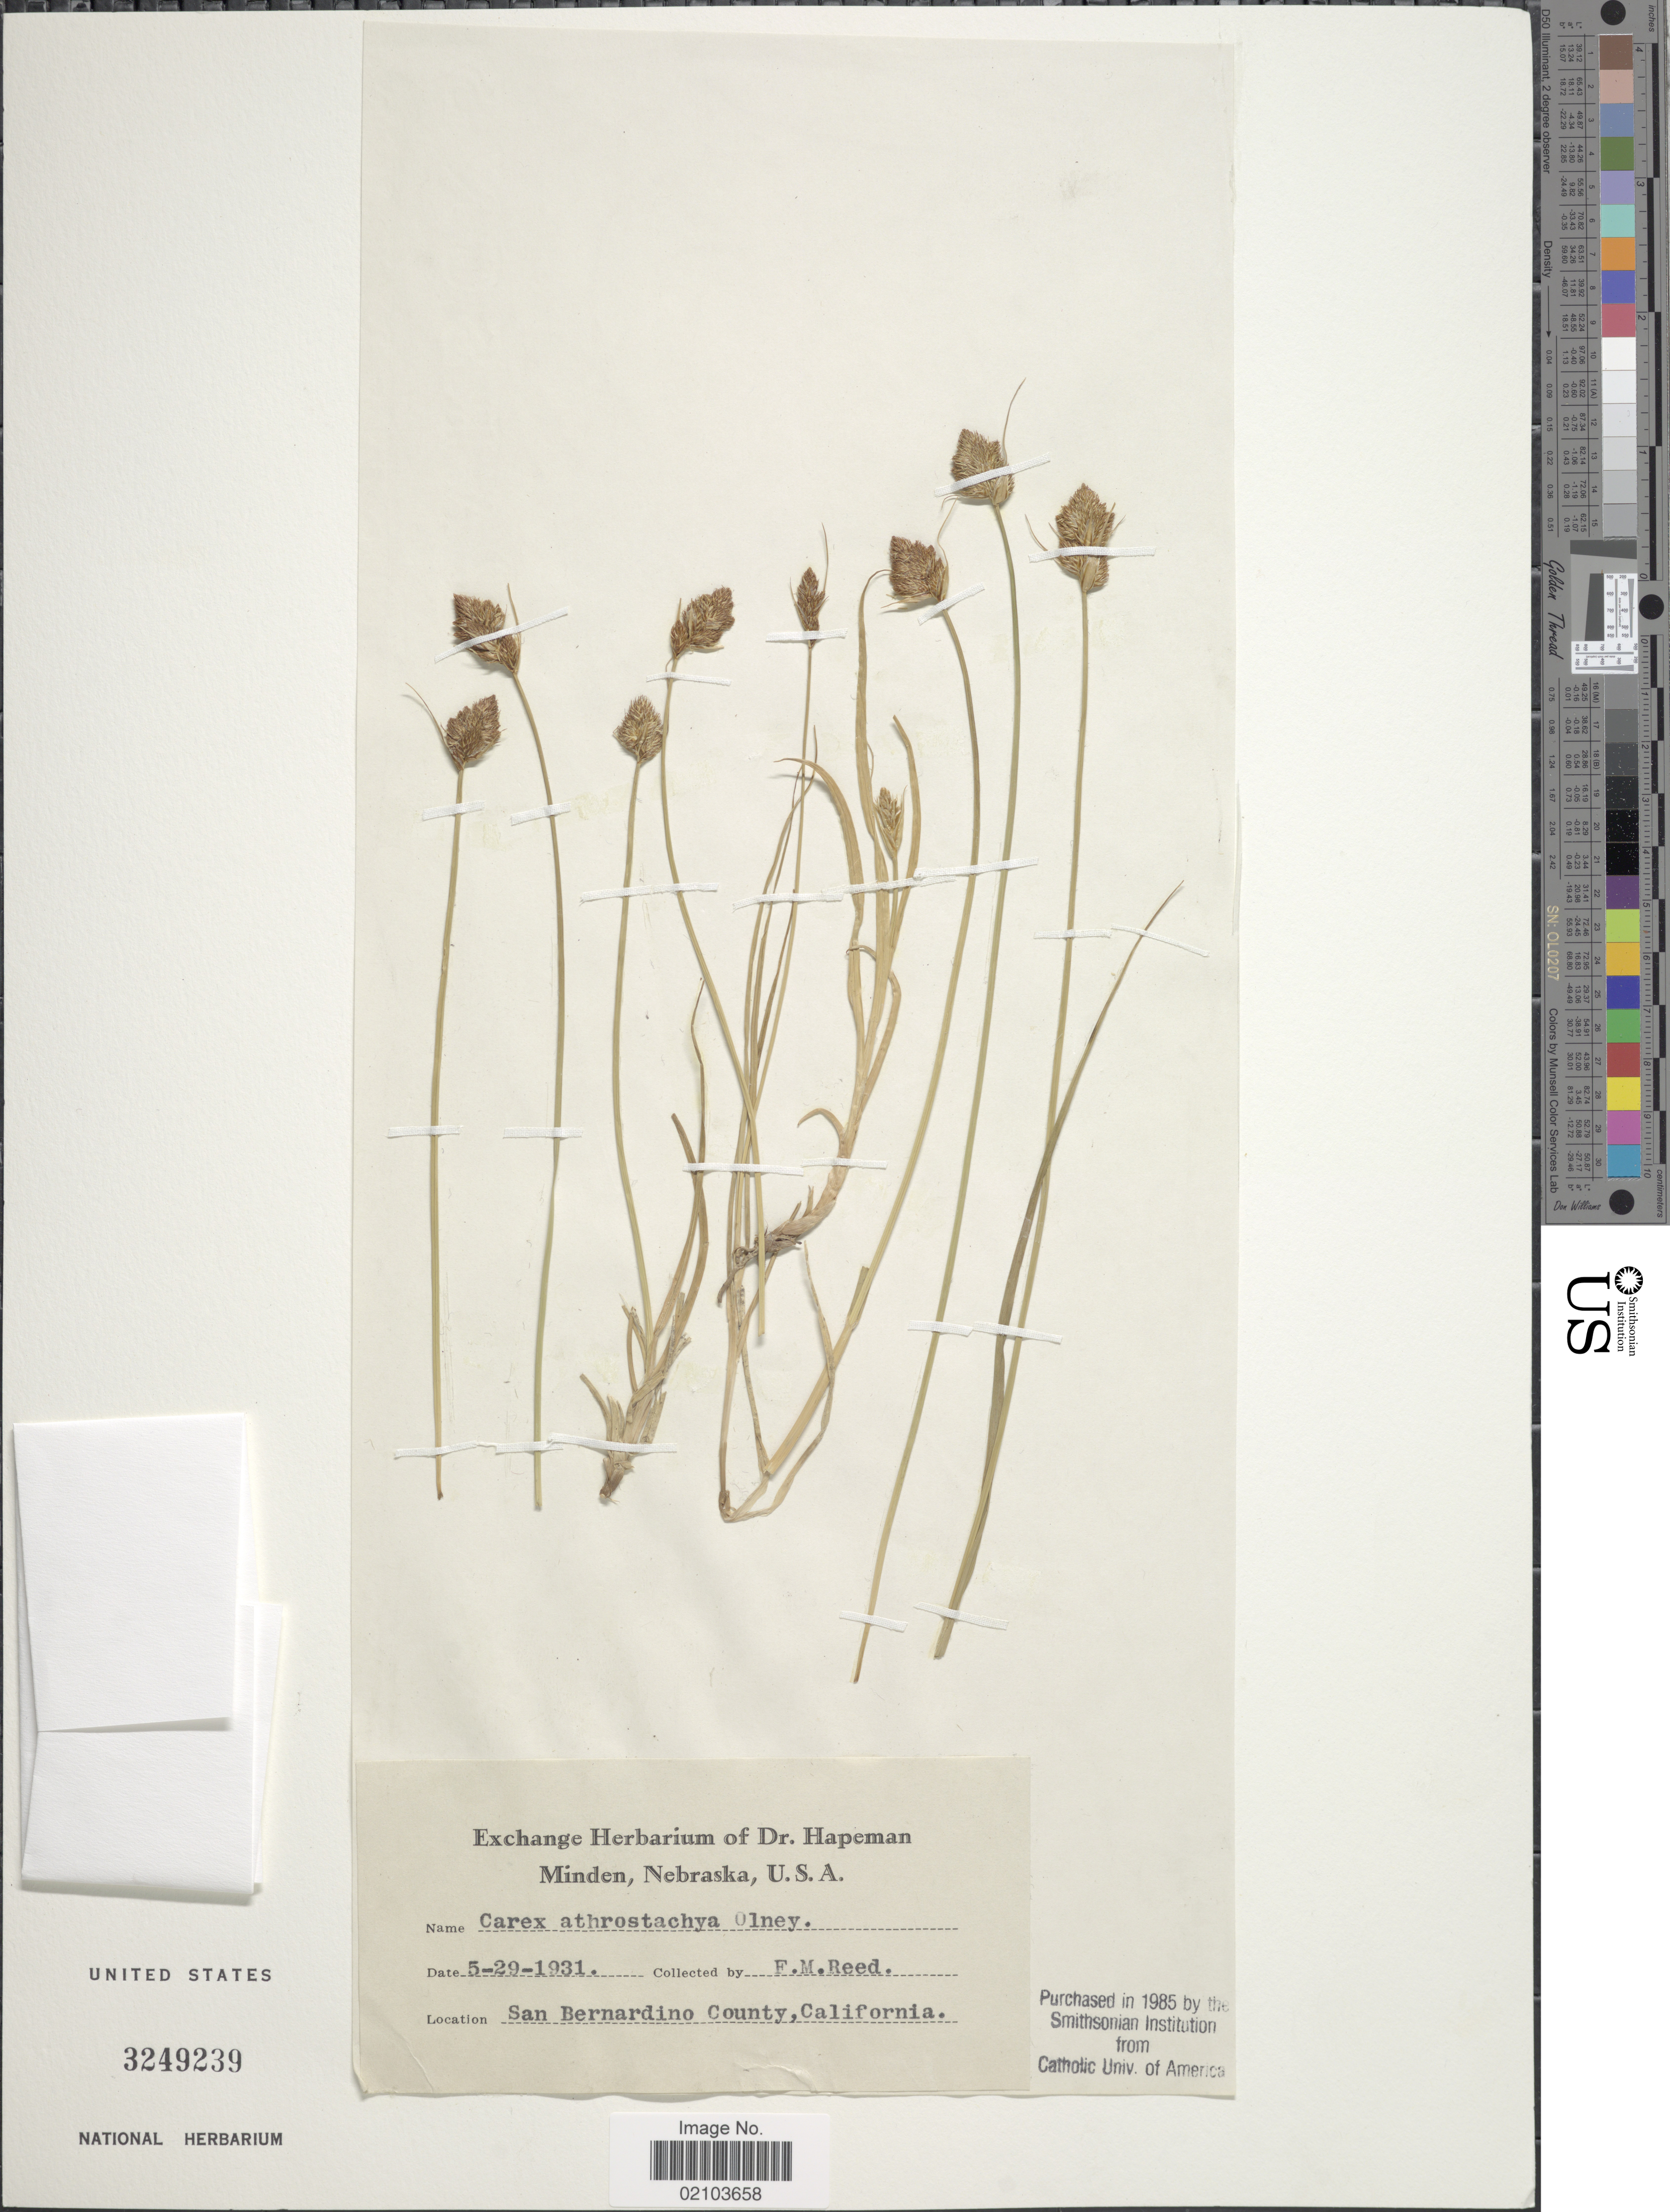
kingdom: Plantae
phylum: Tracheophyta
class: Liliopsida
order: Poales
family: Cyperaceae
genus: Carex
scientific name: Carex athrostachya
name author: Olney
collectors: F. Reed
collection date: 1931-05-29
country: United States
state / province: California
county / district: San Bernardino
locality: San Bernardino County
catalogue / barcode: US 3249239